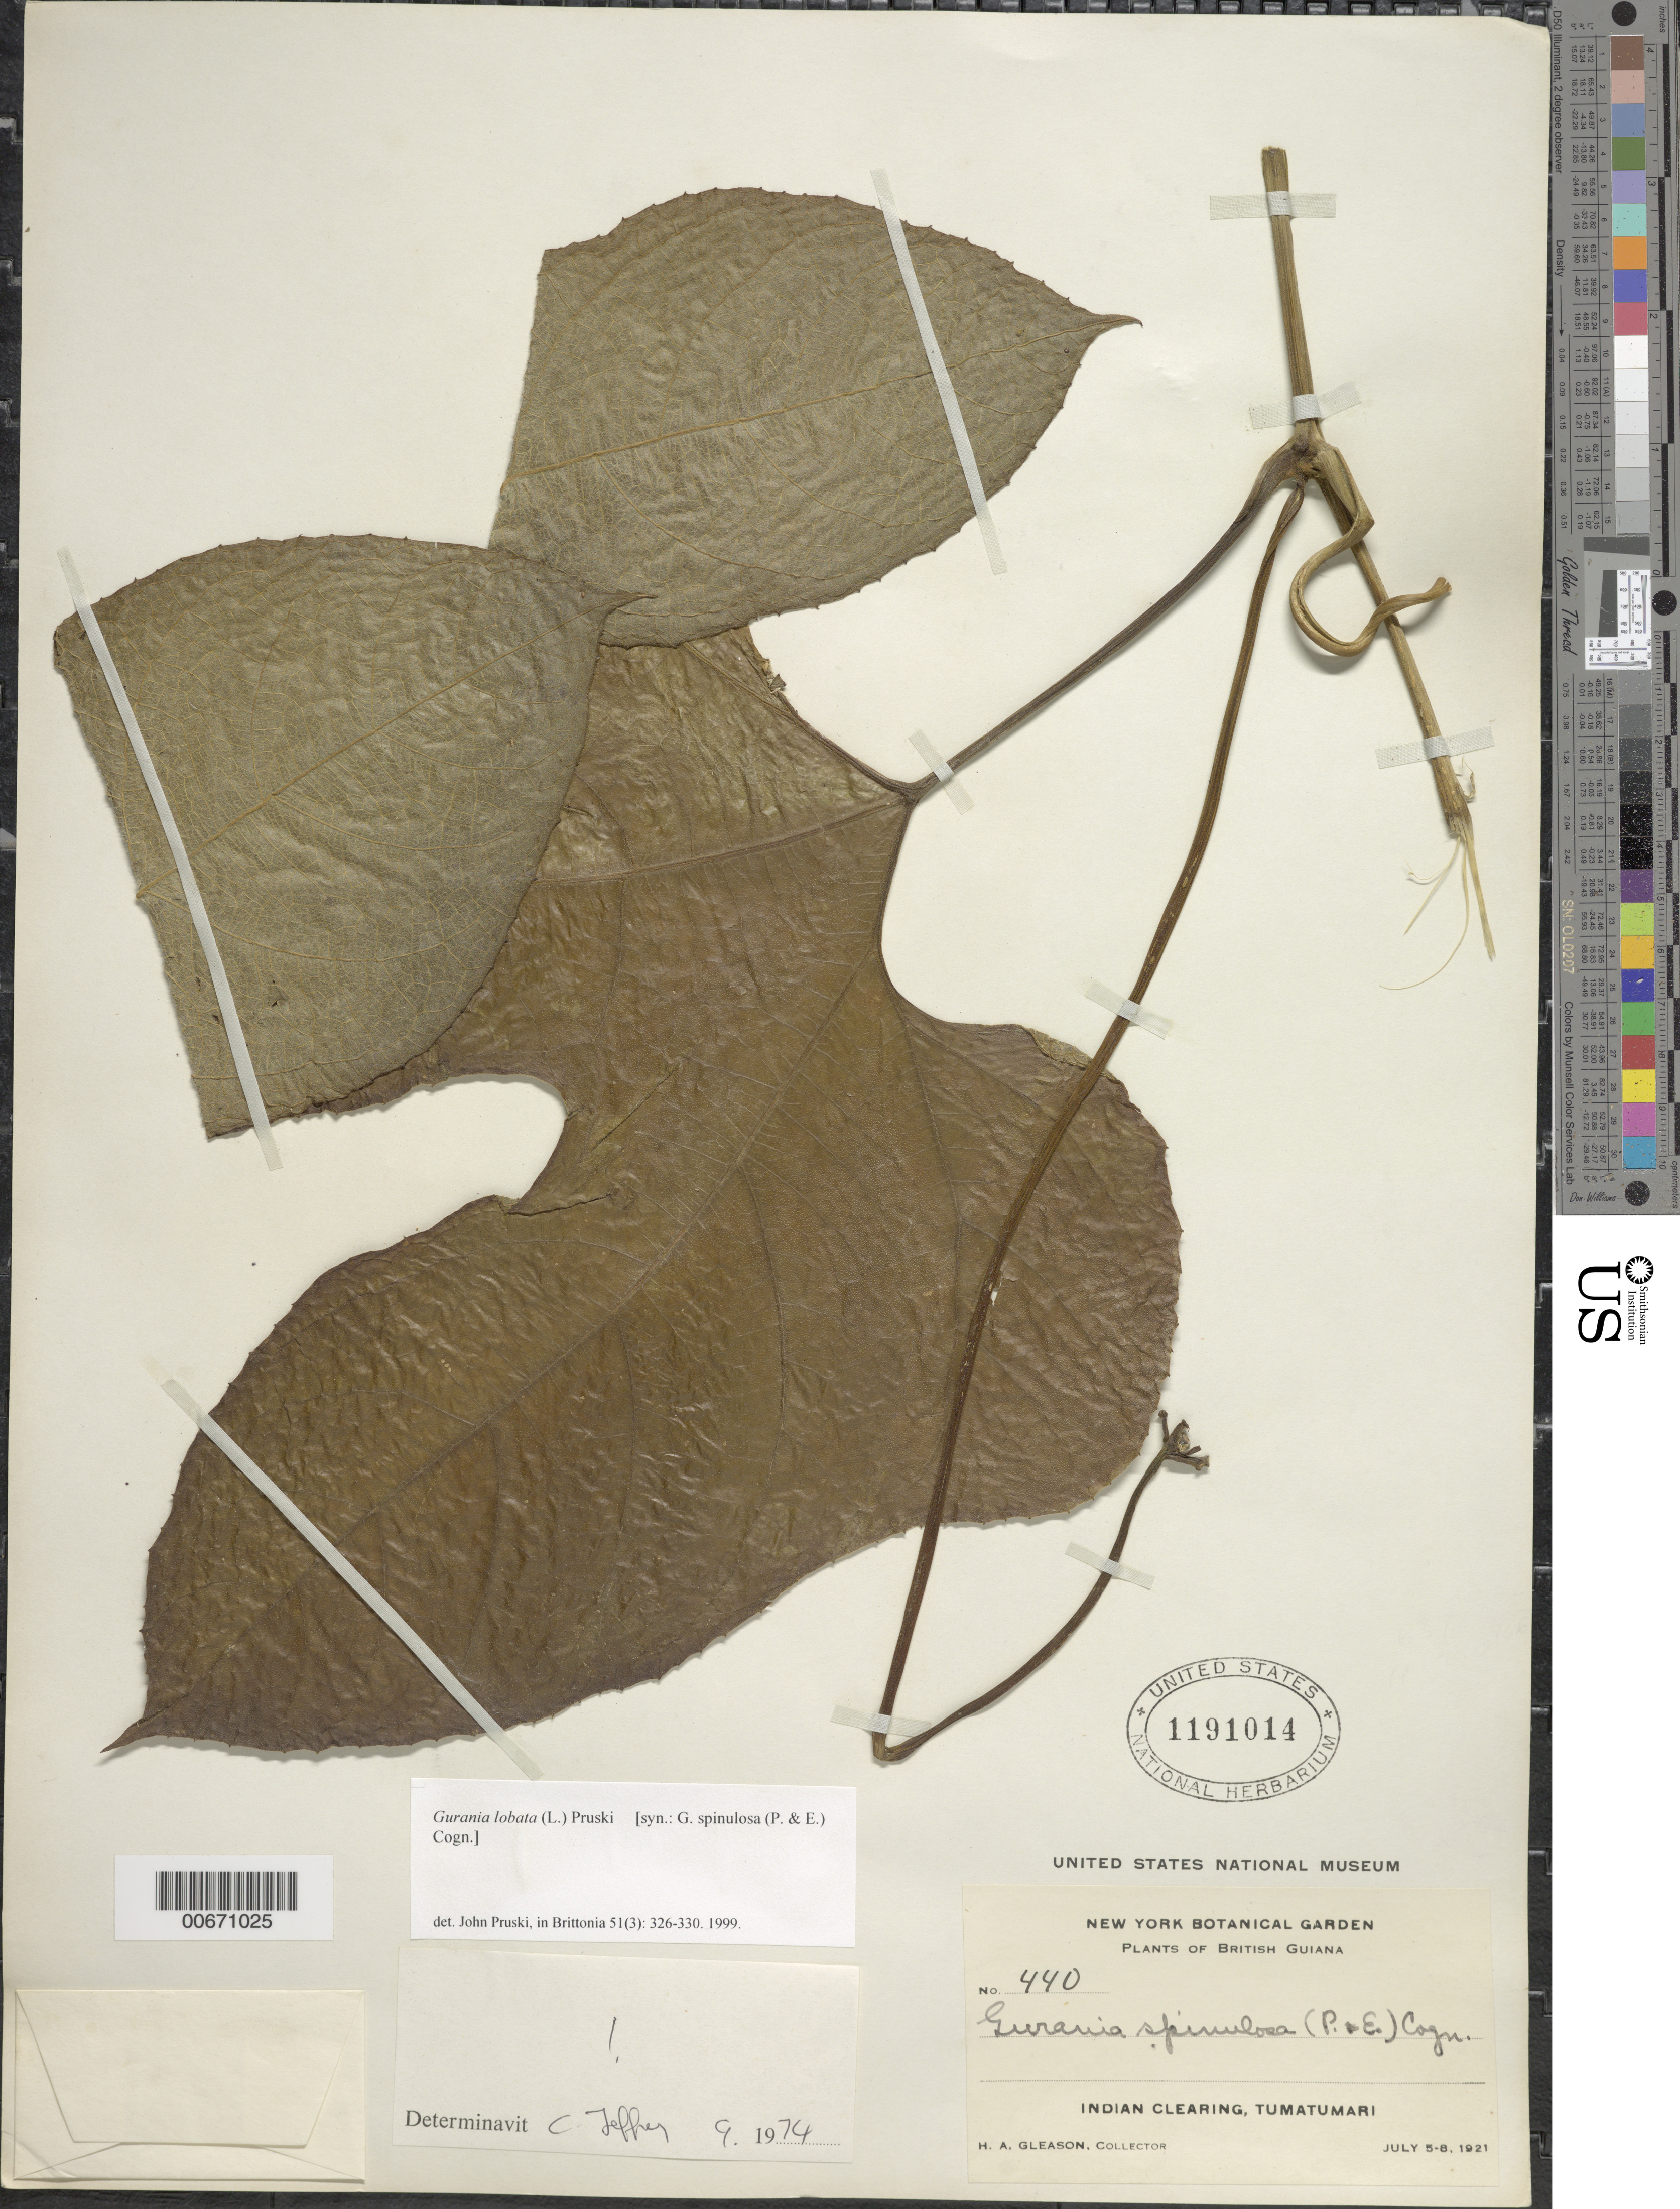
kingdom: Plantae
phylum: Tracheophyta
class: Magnoliopsida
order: Cucurbitales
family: Cucurbitaceae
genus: Gurania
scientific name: Gurania lobata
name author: (L.) Pruski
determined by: Pruski, J. F.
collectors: H. A. Gleason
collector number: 440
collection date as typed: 5-Jul-21 to 8-Jul-21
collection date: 1921-07-05/1921-07-08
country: Guyana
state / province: Potaro-Siparuni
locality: Tumatumari Village, Potaro R., Indian clearing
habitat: Dense upland forest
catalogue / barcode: US 1191014